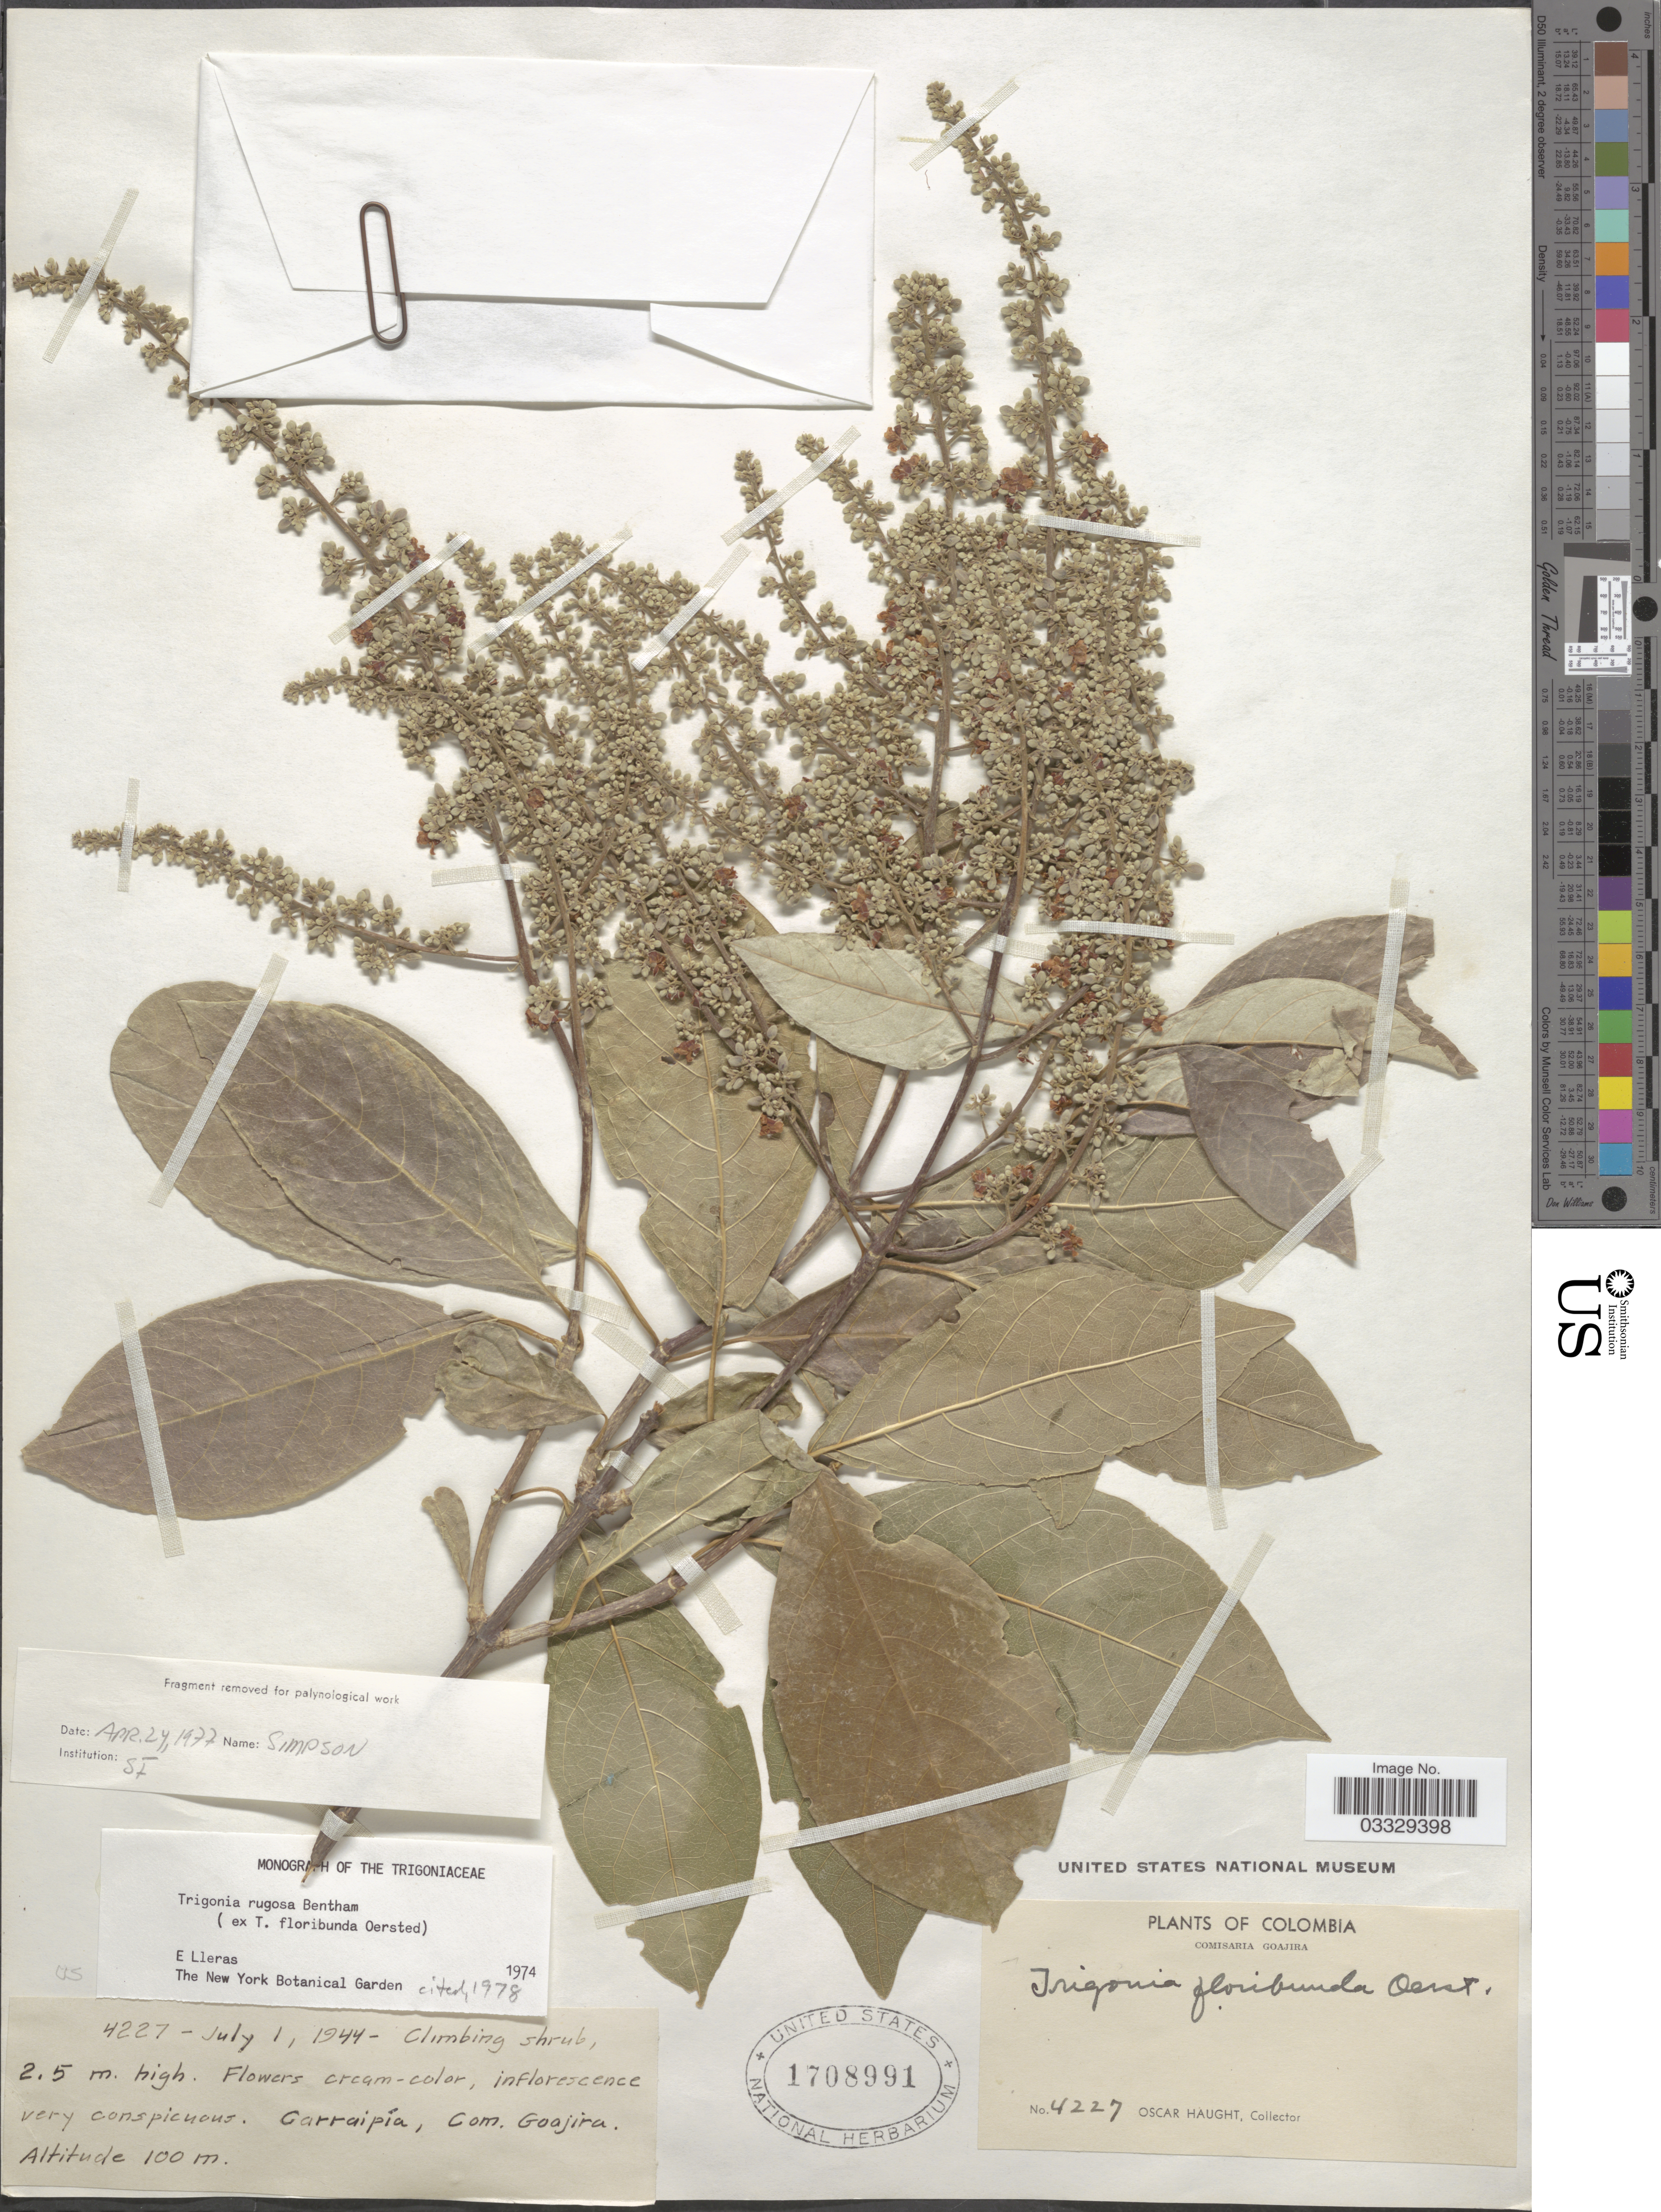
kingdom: Plantae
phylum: Tracheophyta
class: Magnoliopsida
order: Malpighiales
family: Trigoniaceae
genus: Trigonia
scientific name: Trigonia rugosa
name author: Benth.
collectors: O. L. Haught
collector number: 4227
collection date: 1944-07-01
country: Colombia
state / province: La Guajira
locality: Carraipía, Com. Goajira.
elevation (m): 100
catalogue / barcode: US 1708991